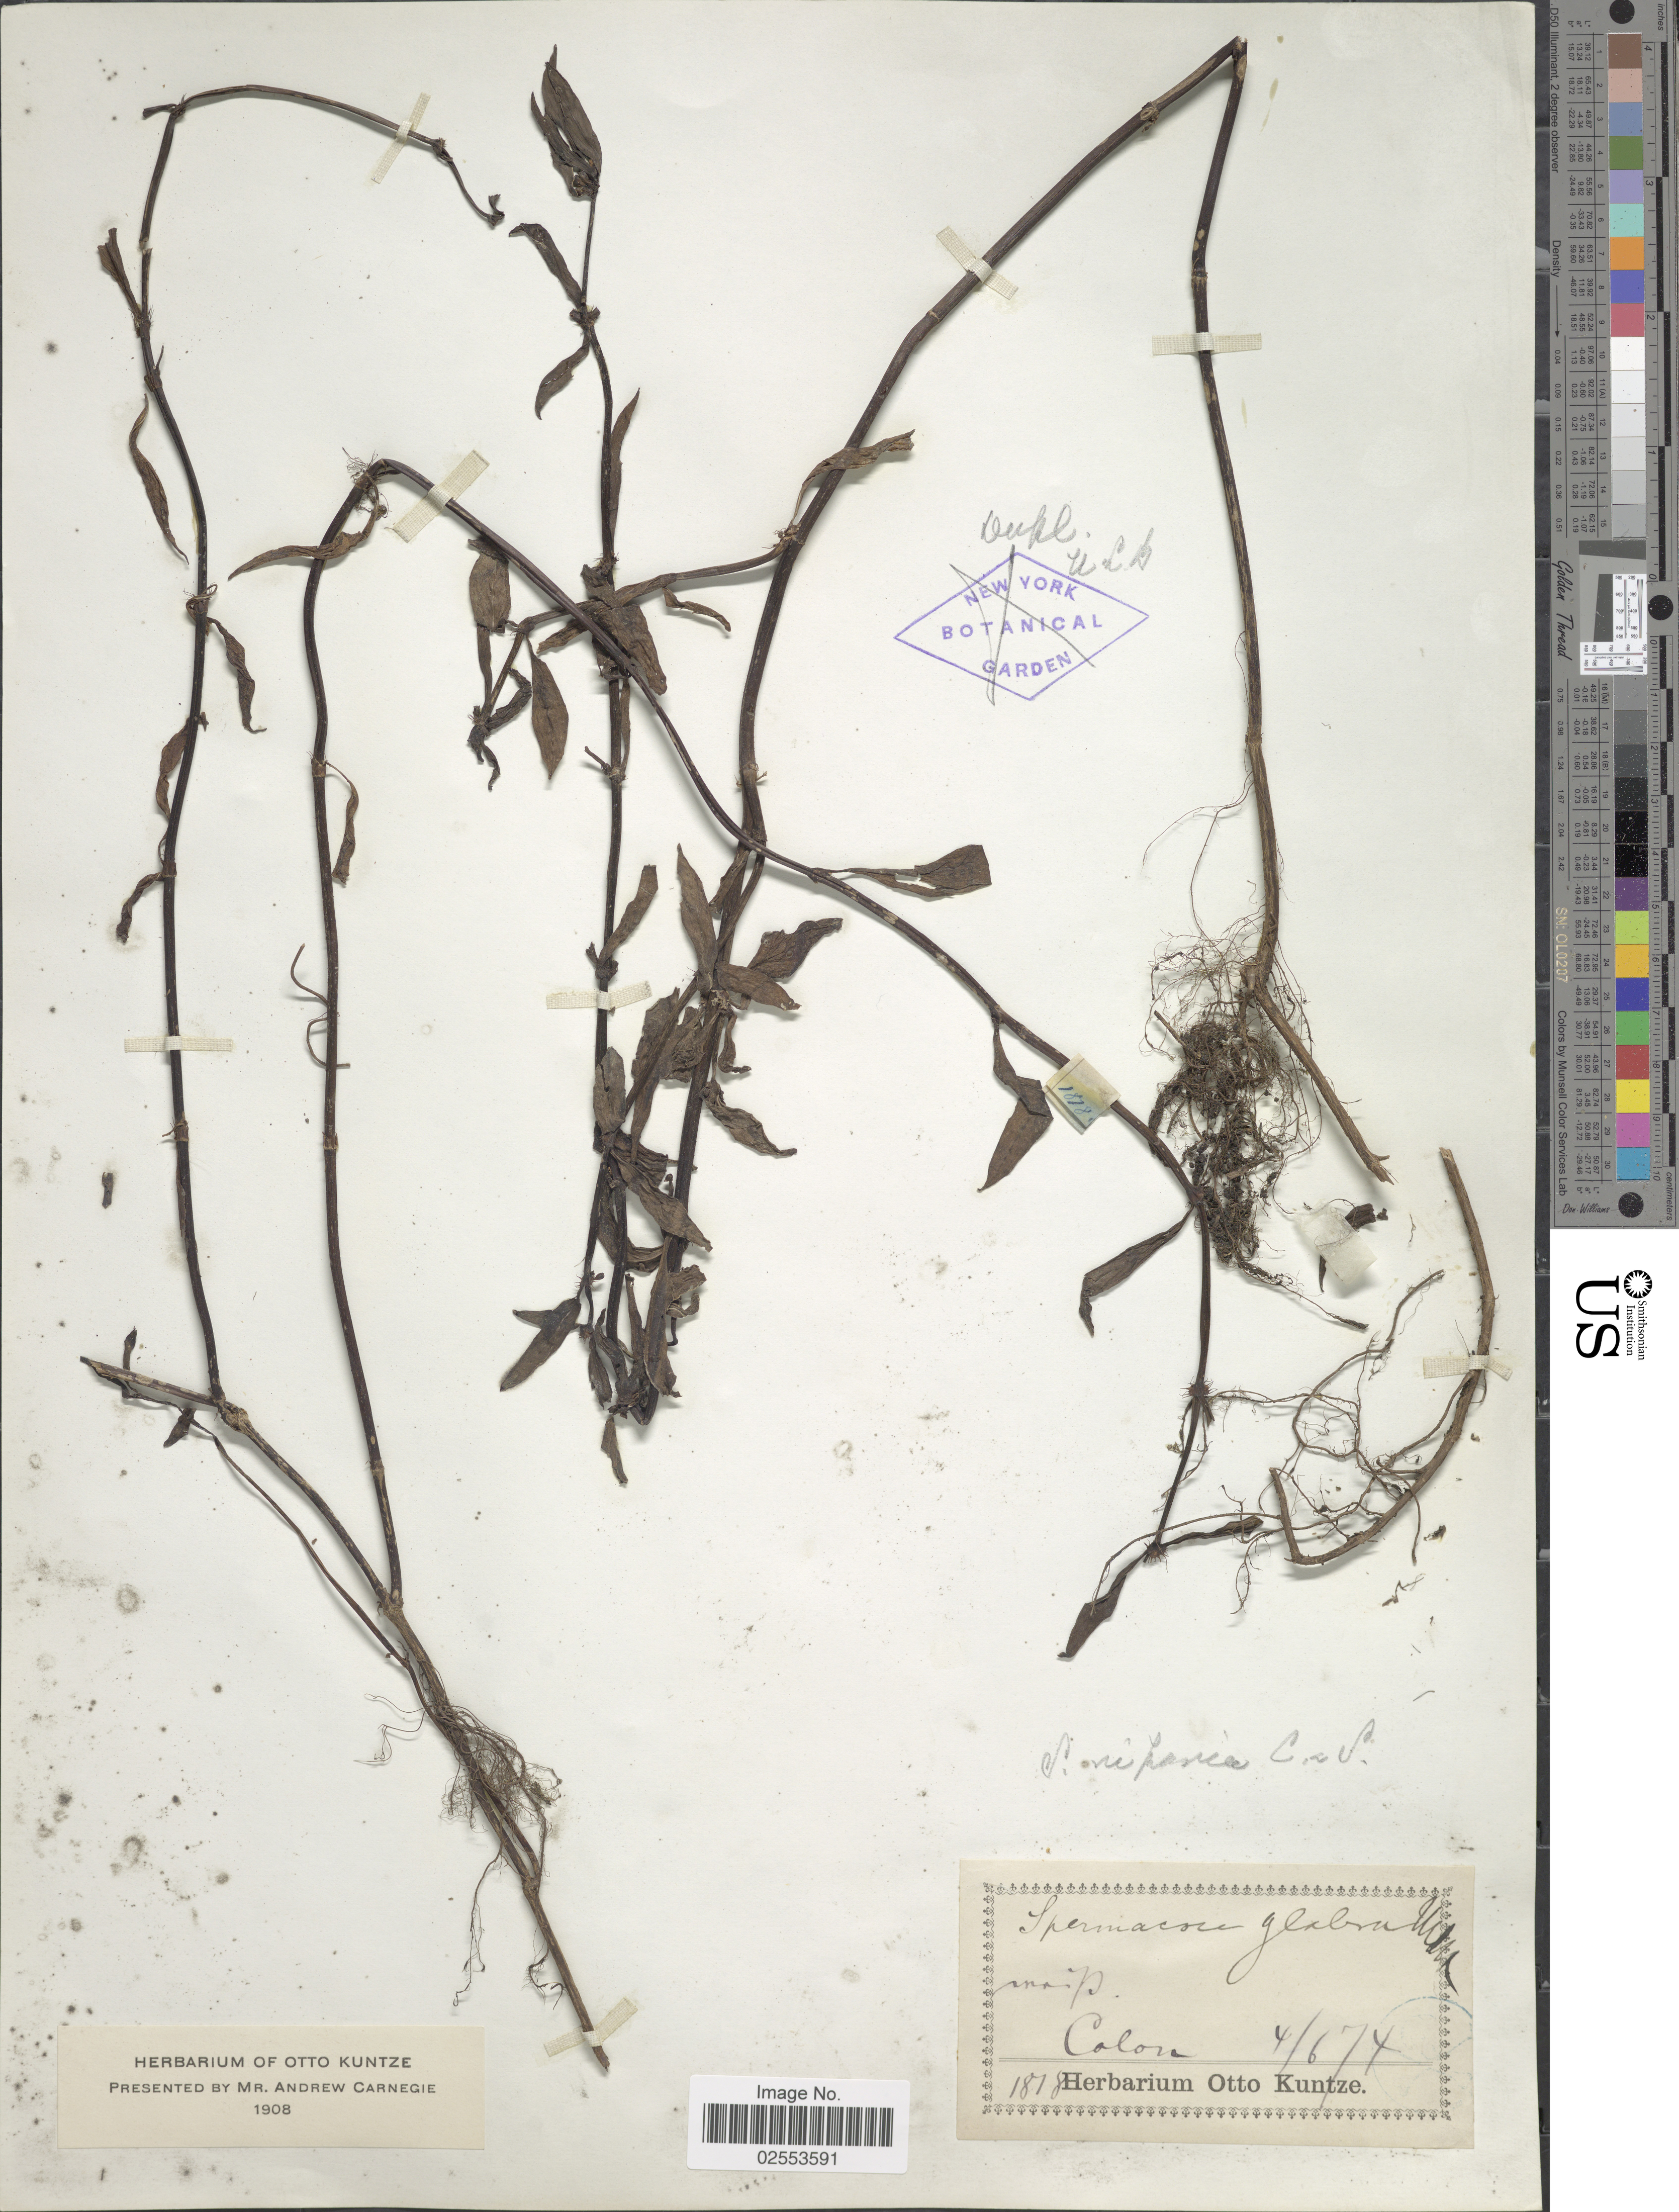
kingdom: Plantae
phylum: Tracheophyta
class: Magnoliopsida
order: Gentianales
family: Rubiaceae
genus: Spermacoce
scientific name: Spermacoce tenuior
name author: L.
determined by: Florentin, Mariela Nunez, (CTES), Instituto de Botanica del Nordeste (ARGENTINA)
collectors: ex herb. Otto Kuntze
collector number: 1878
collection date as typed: Transcribed d/m/y: 4/6/74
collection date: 1874-06-04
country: Panama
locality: Colon